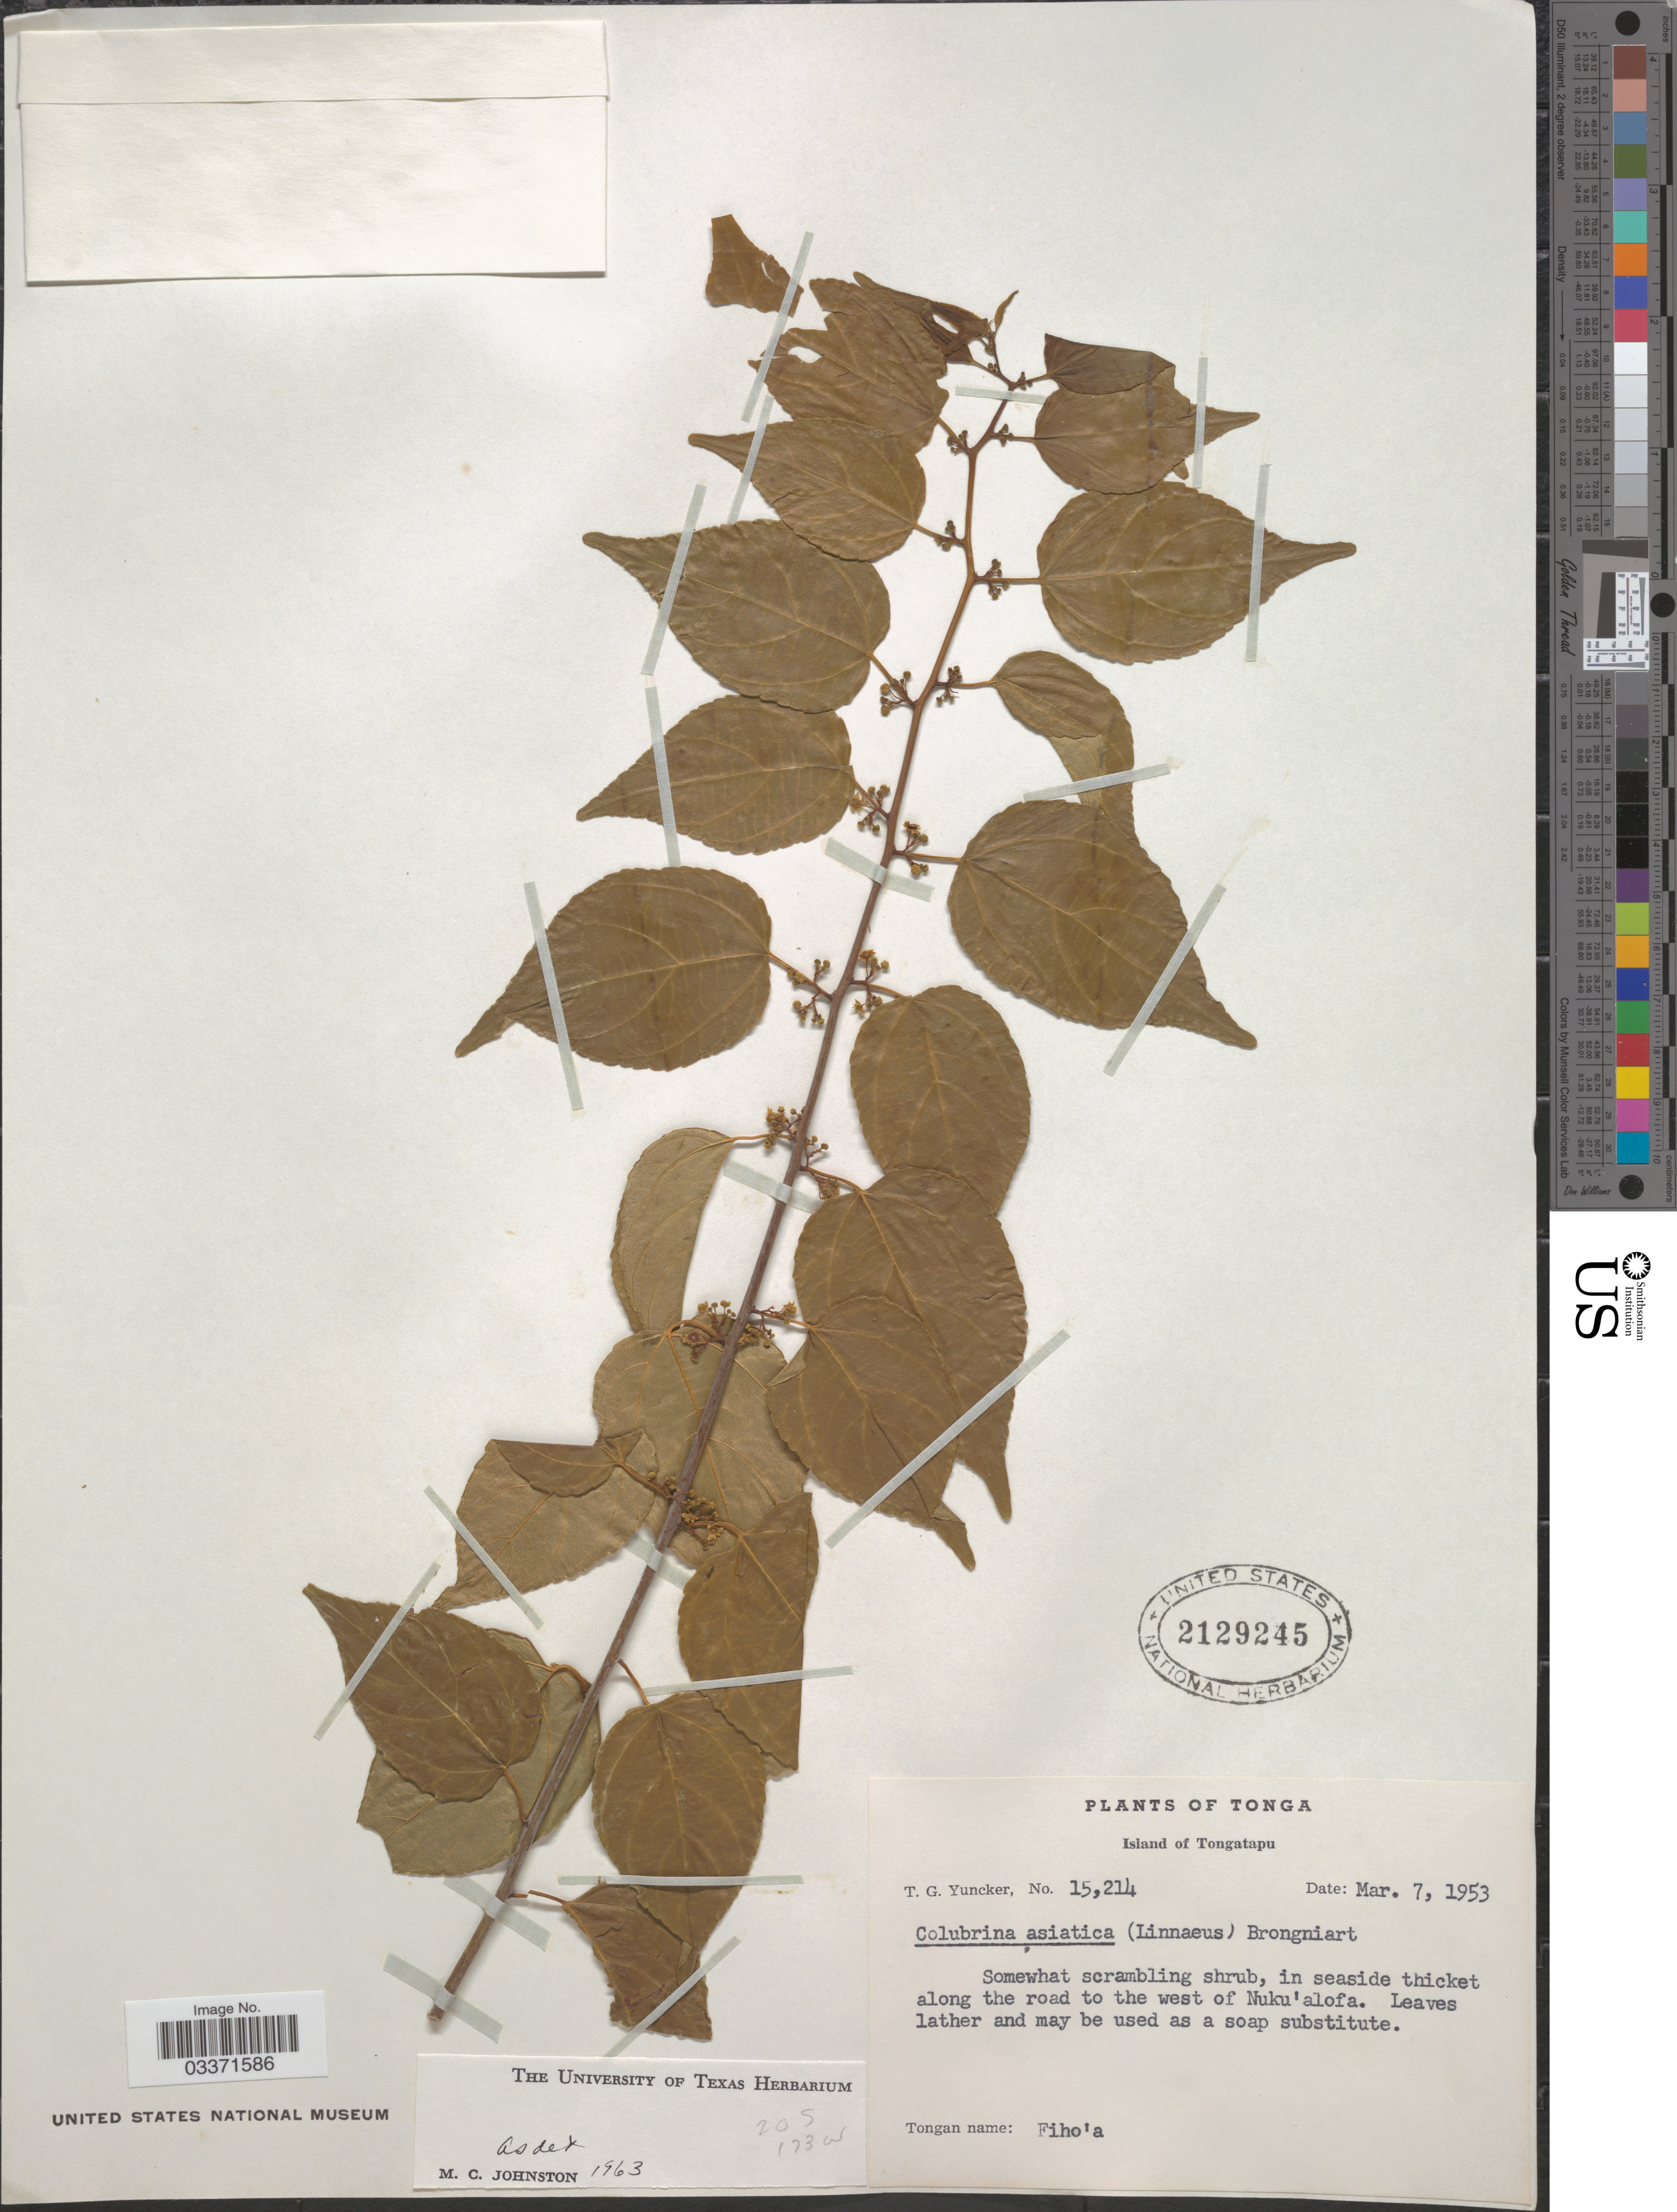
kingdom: Plantae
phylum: Tracheophyta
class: Magnoliopsida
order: Rosales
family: Rhamnaceae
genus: Colubrina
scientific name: Colubrina asiatica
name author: (L.) Brongn.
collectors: T. G. Yuncker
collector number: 15214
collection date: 1953-03-07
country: Tonga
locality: Island of Tongatapu, in seaside thicket along the road to the west of Nuku'alofa.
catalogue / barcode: US 2129245